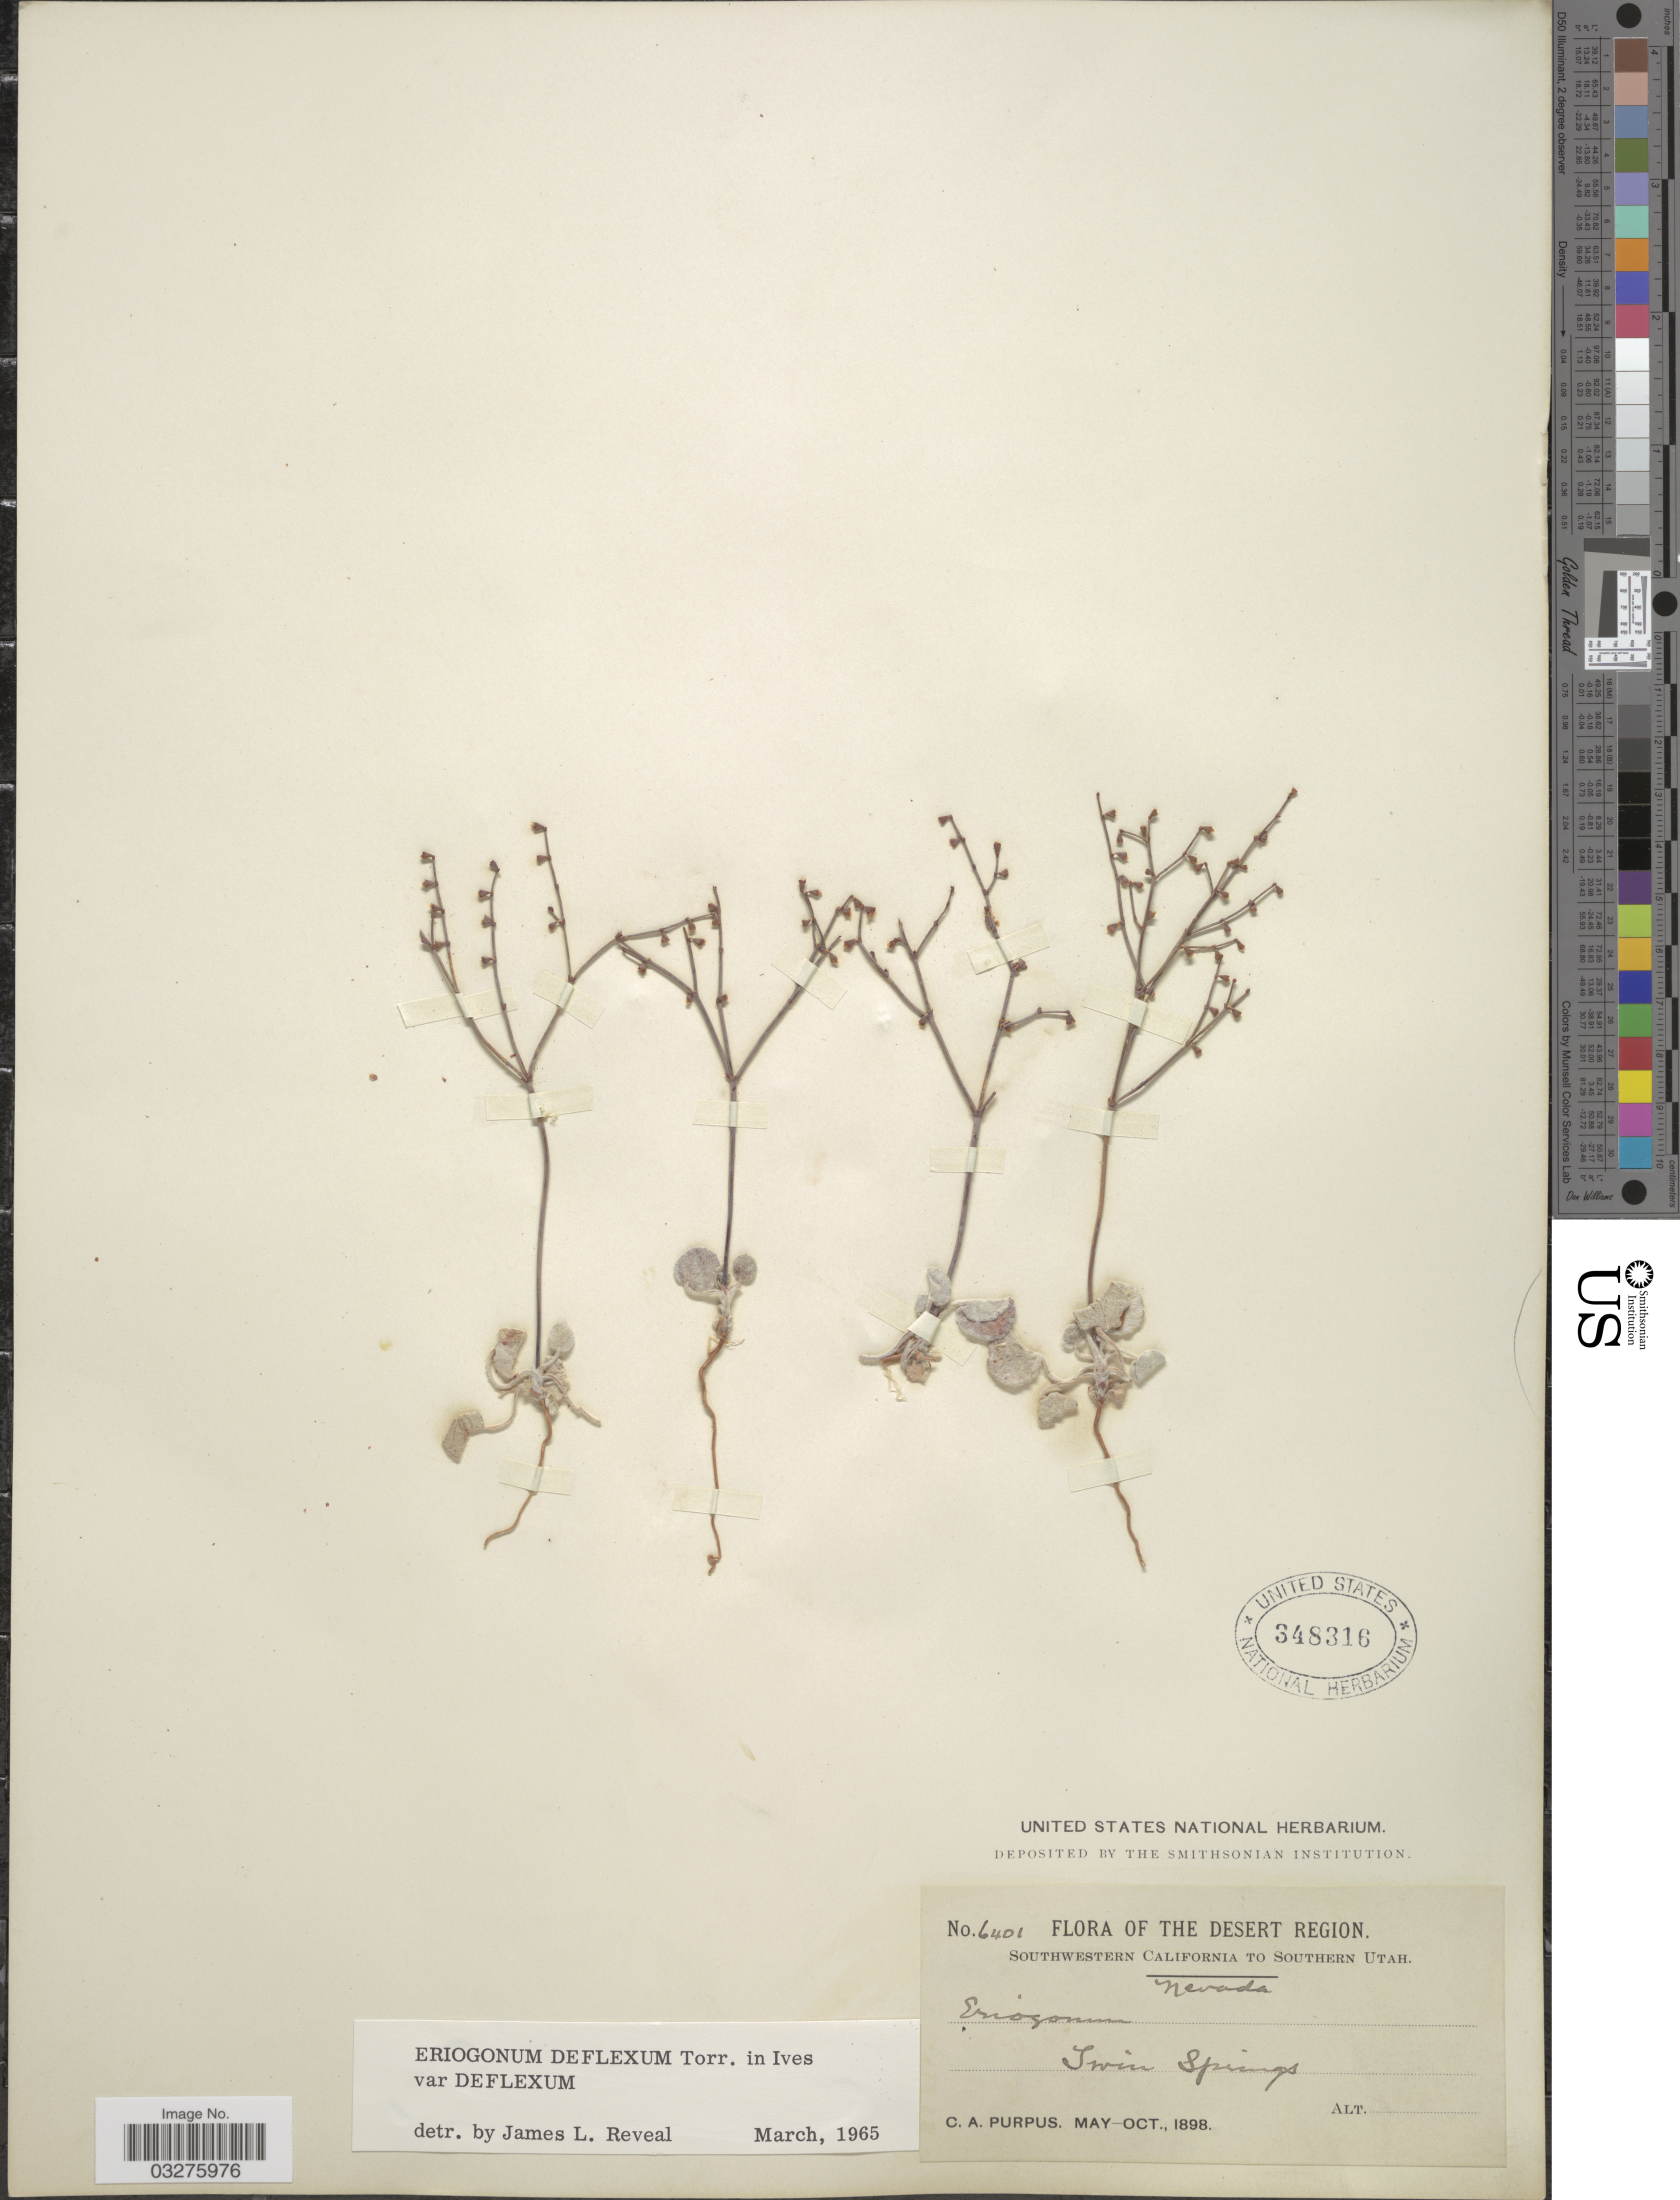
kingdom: Plantae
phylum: Tracheophyta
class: Magnoliopsida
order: Caryophyllales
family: Polygonaceae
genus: Eriogonum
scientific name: Eriogonum deflexum var. nevadense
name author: Reveal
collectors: C. A. Purpus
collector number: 6401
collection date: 1898-05/1898-10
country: United States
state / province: Nevada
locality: Twin Springs. Desert Region.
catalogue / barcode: US 348316